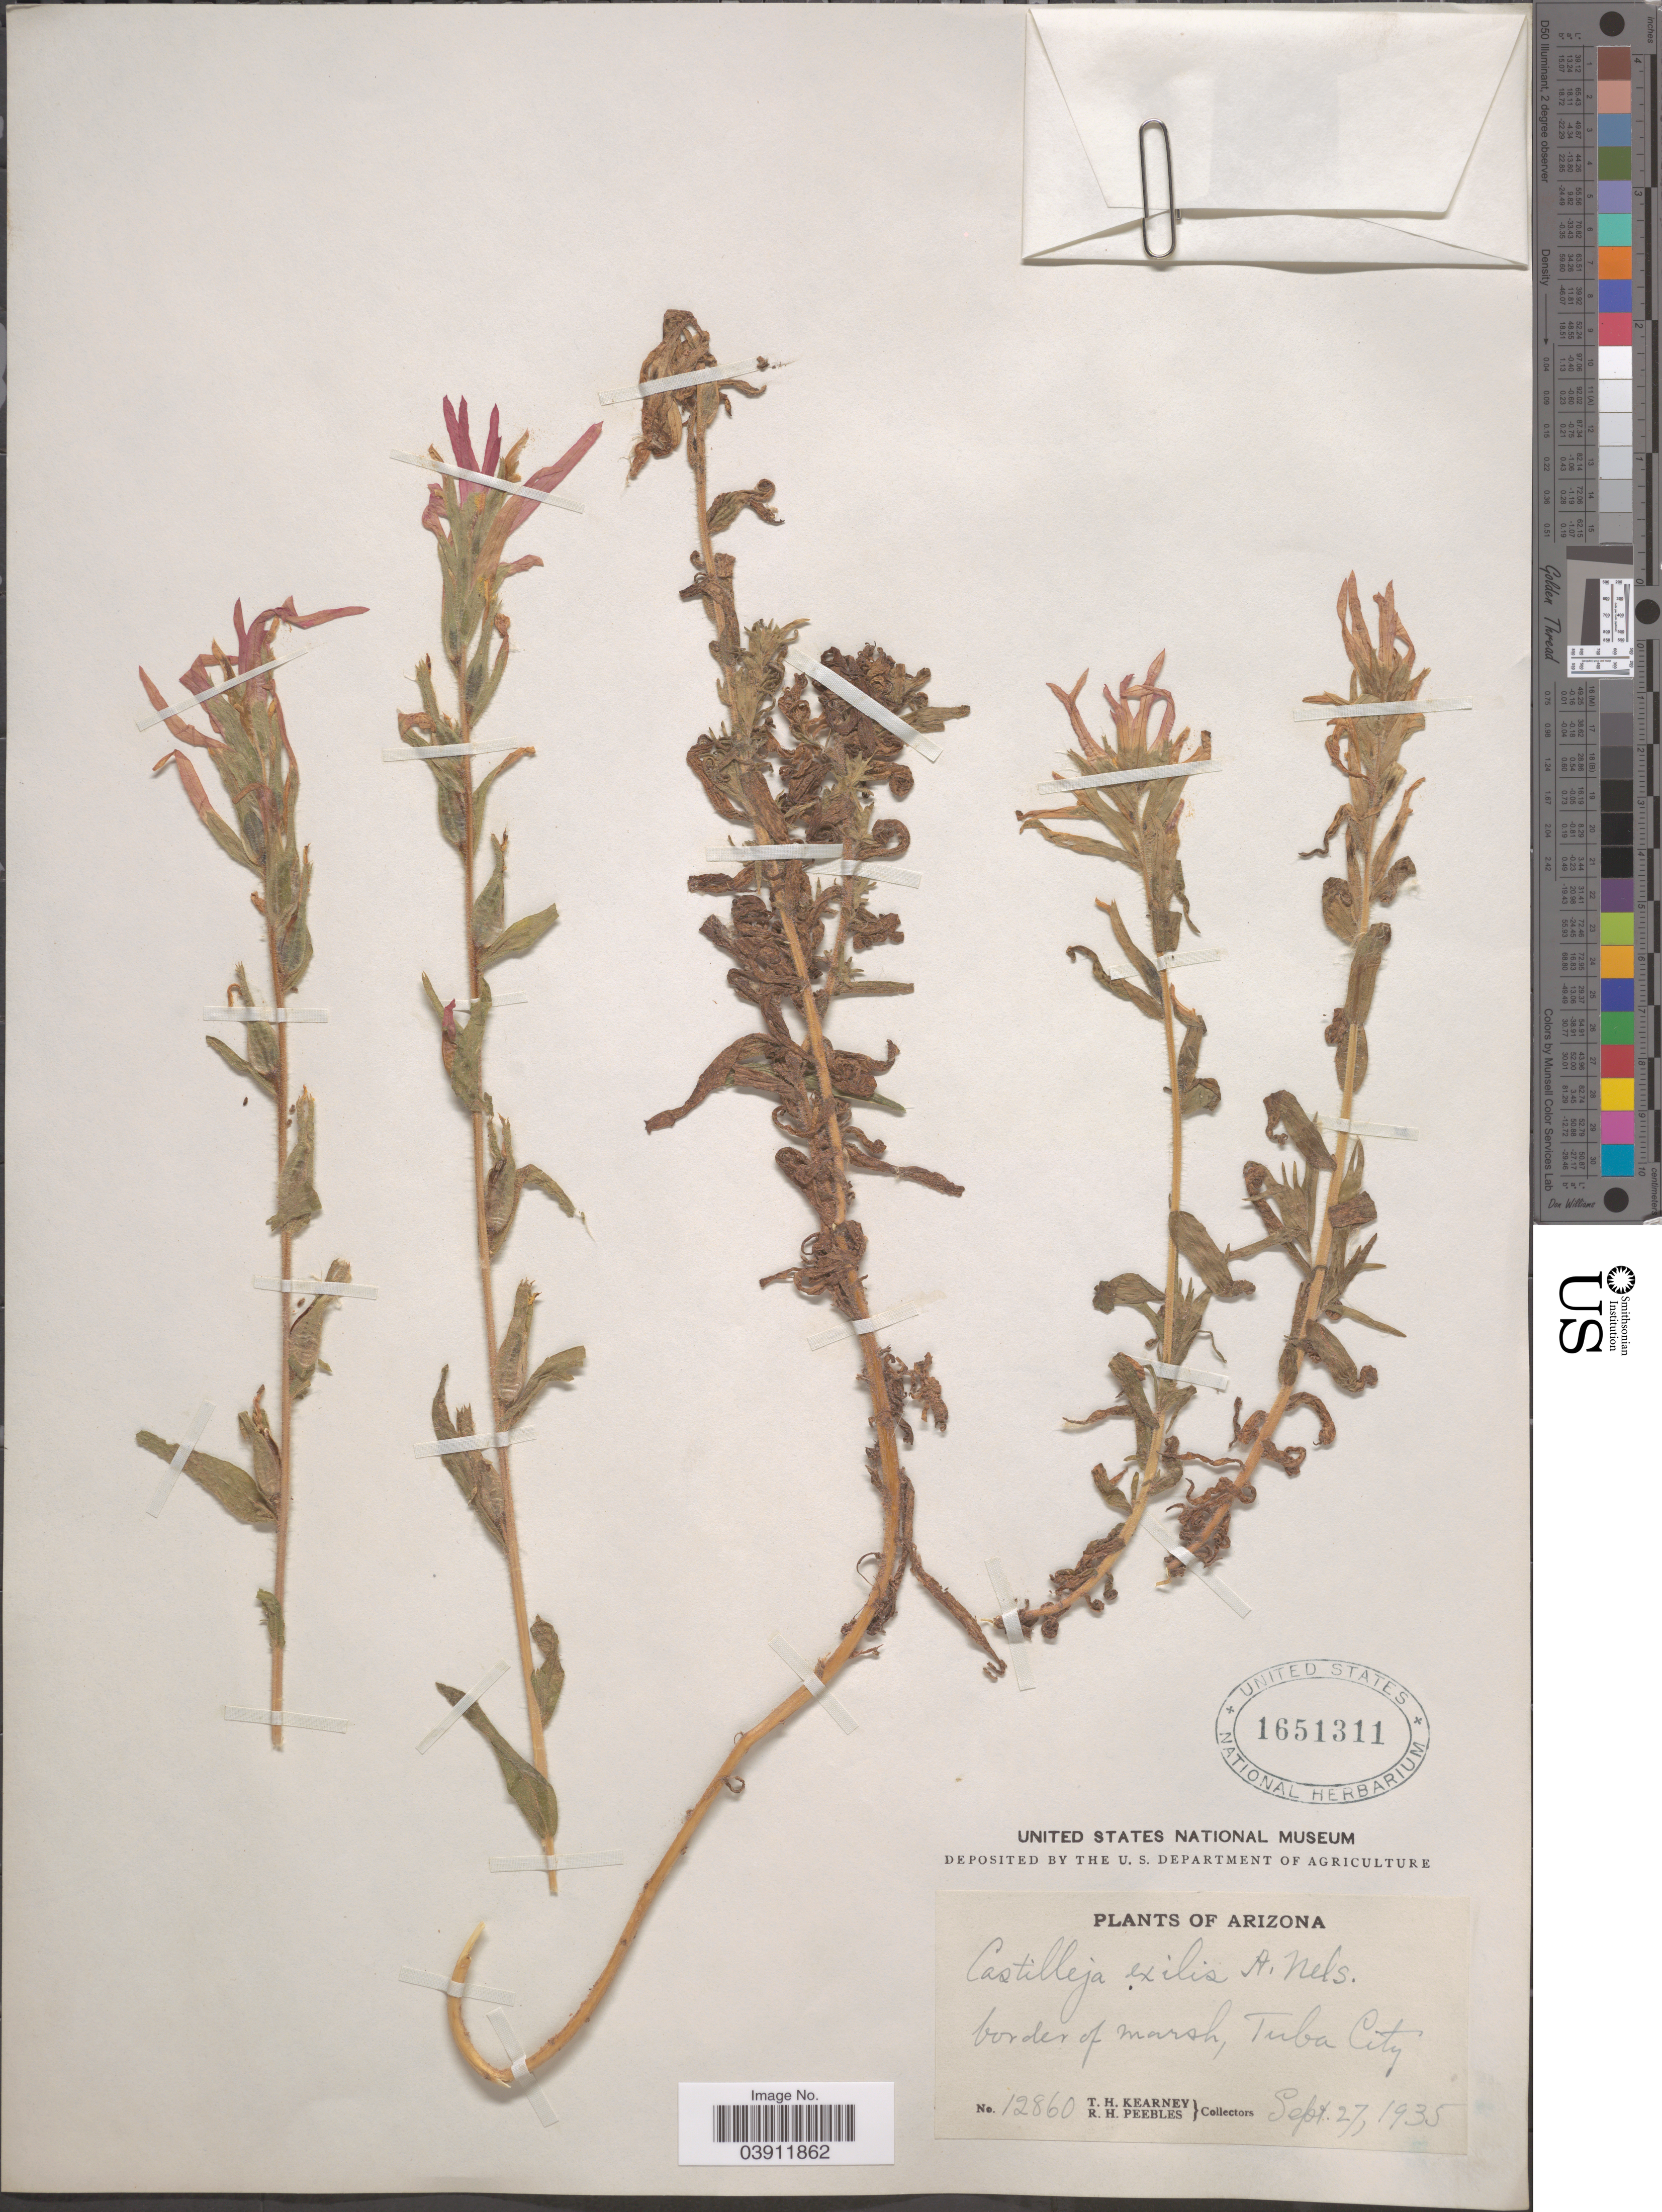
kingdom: Plantae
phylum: Tracheophyta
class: Magnoliopsida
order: Lamiales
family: Orobanchaceae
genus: Castilleja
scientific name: Castilleja exilis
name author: A. Nelson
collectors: T. H. Kearney & R. H. Peebles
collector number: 12860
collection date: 1935-09-27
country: United States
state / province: Arizona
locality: Border of marsh, Tiba City.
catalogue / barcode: US 1651311